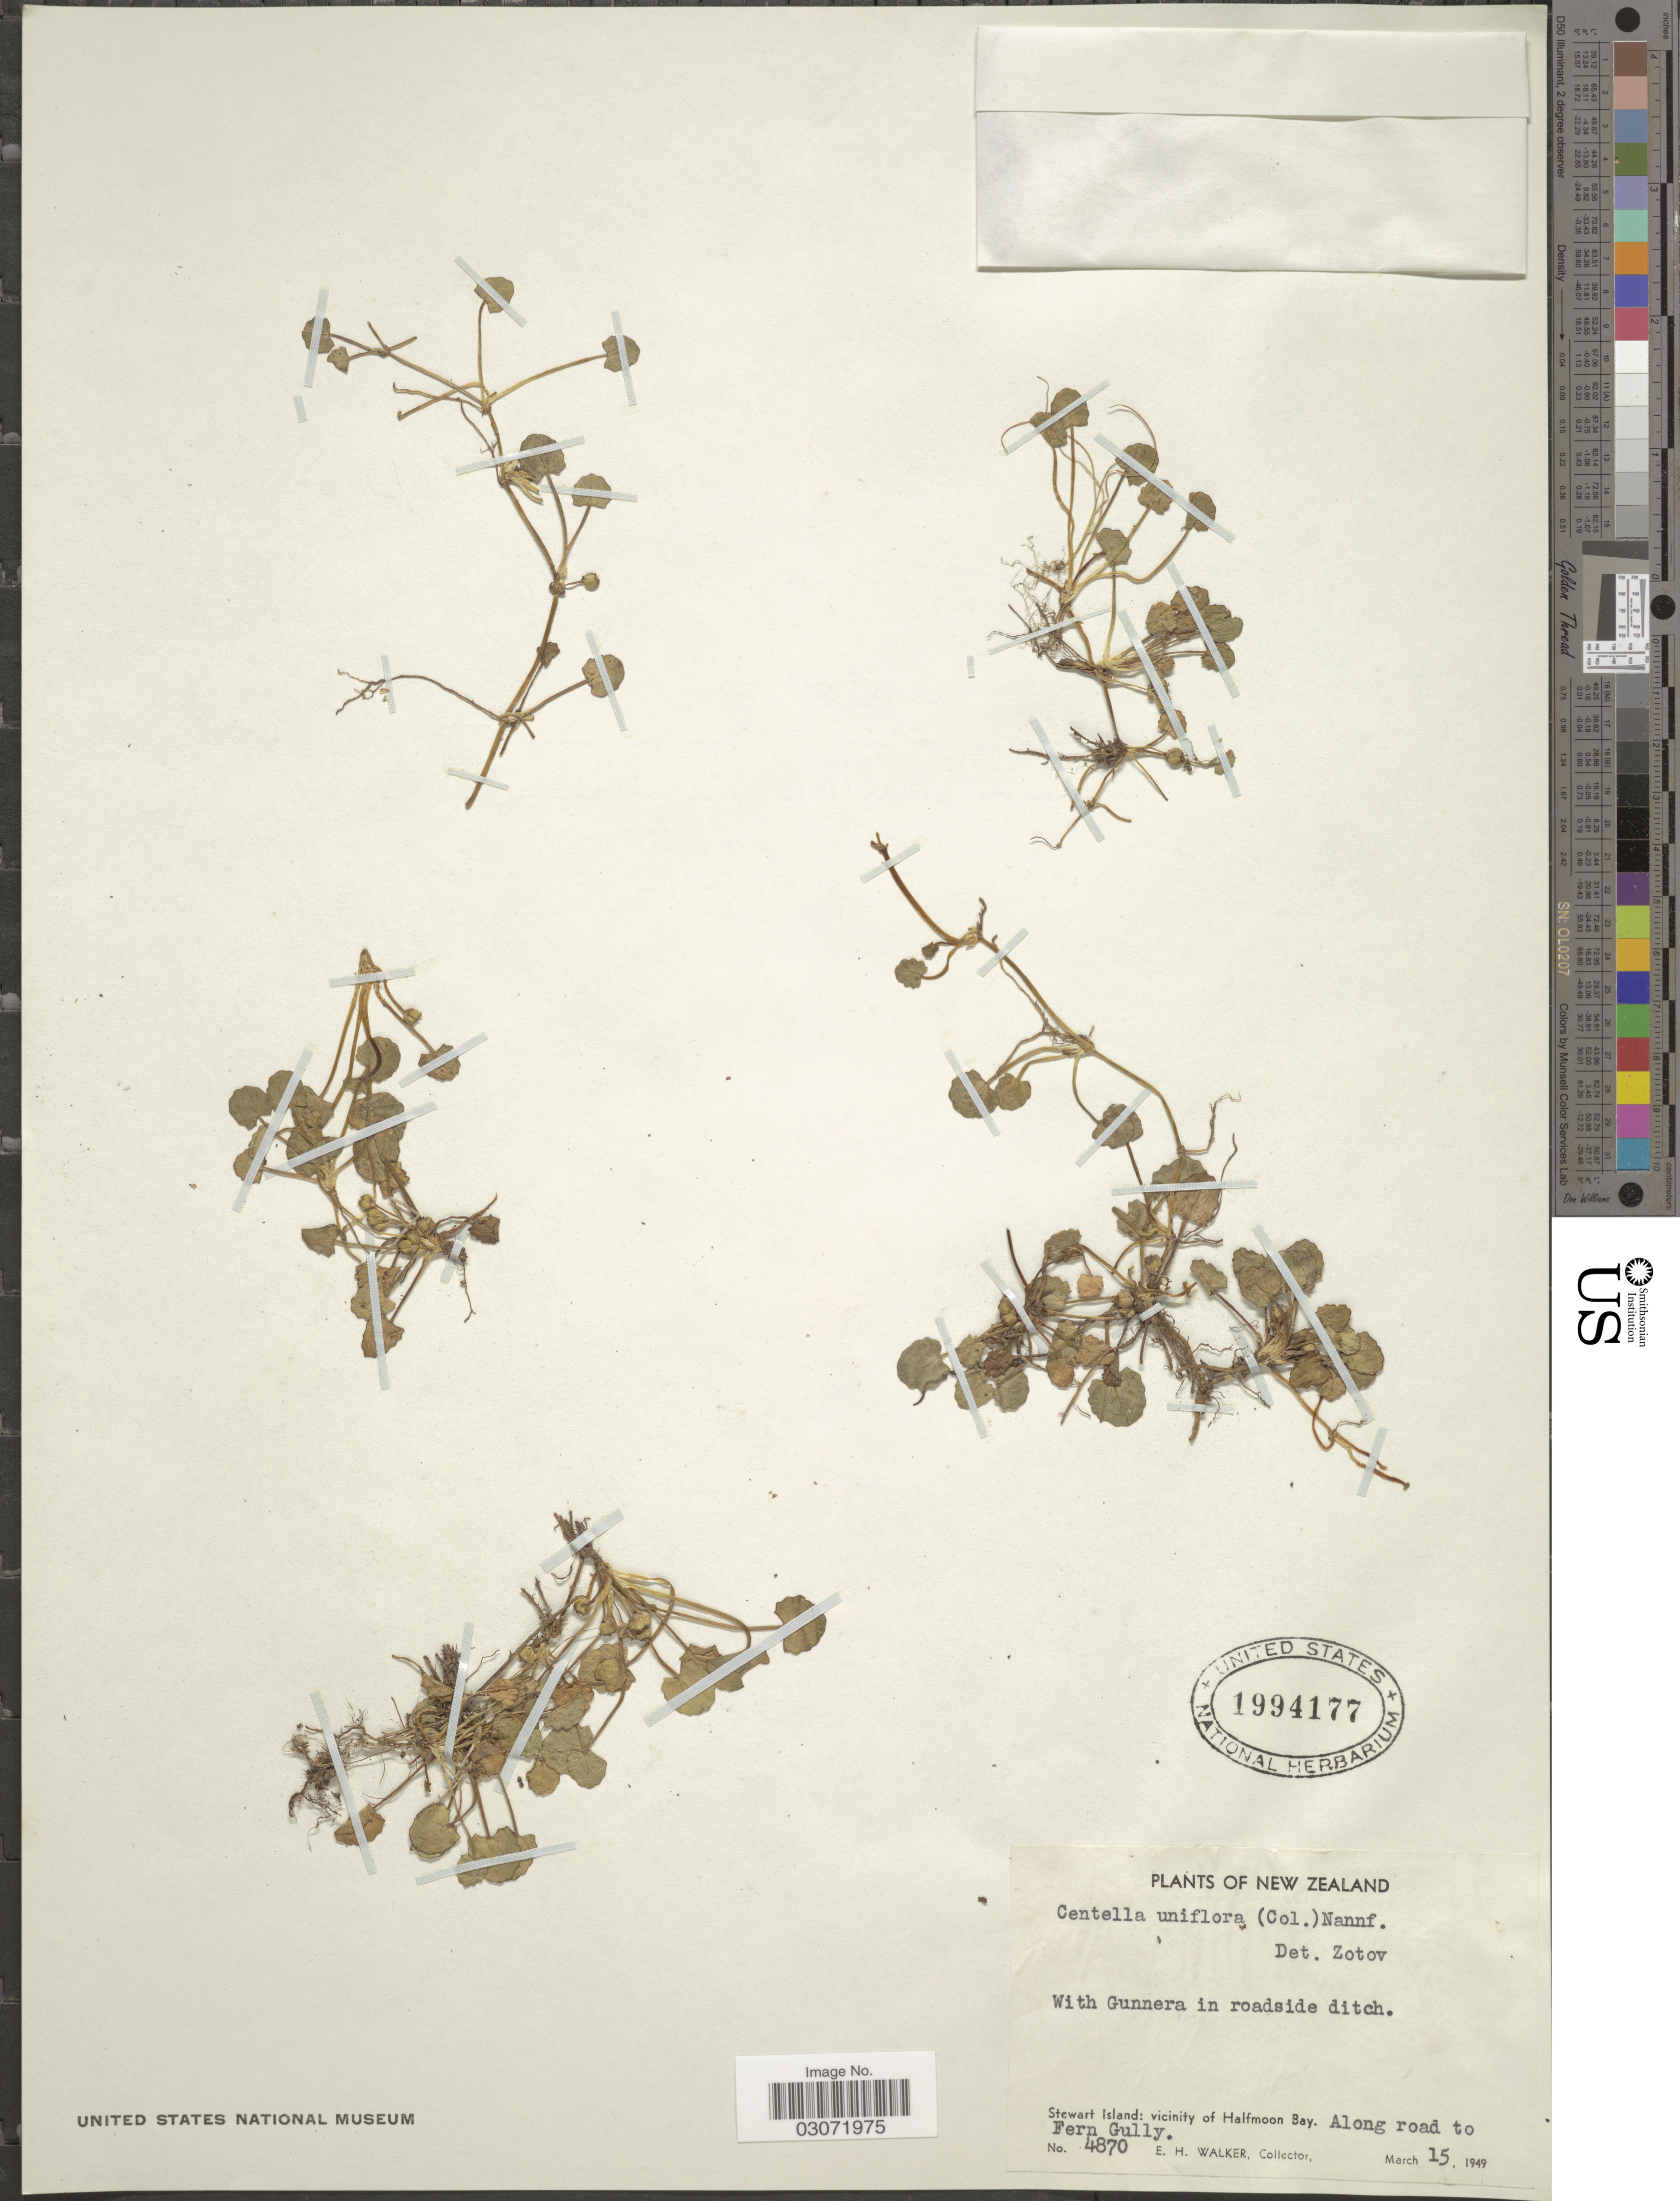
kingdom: Plantae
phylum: Tracheophyta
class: Magnoliopsida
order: Apiales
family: Apiaceae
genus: Centella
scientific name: Centella uniflora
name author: (Colenso) Nannf.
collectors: E. H. Walker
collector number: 4870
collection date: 1949-03-15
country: New Zealand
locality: Stewart Island: vicinity of Halfmoon Bay. Along road to Fern Gully.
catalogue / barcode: US 1994177